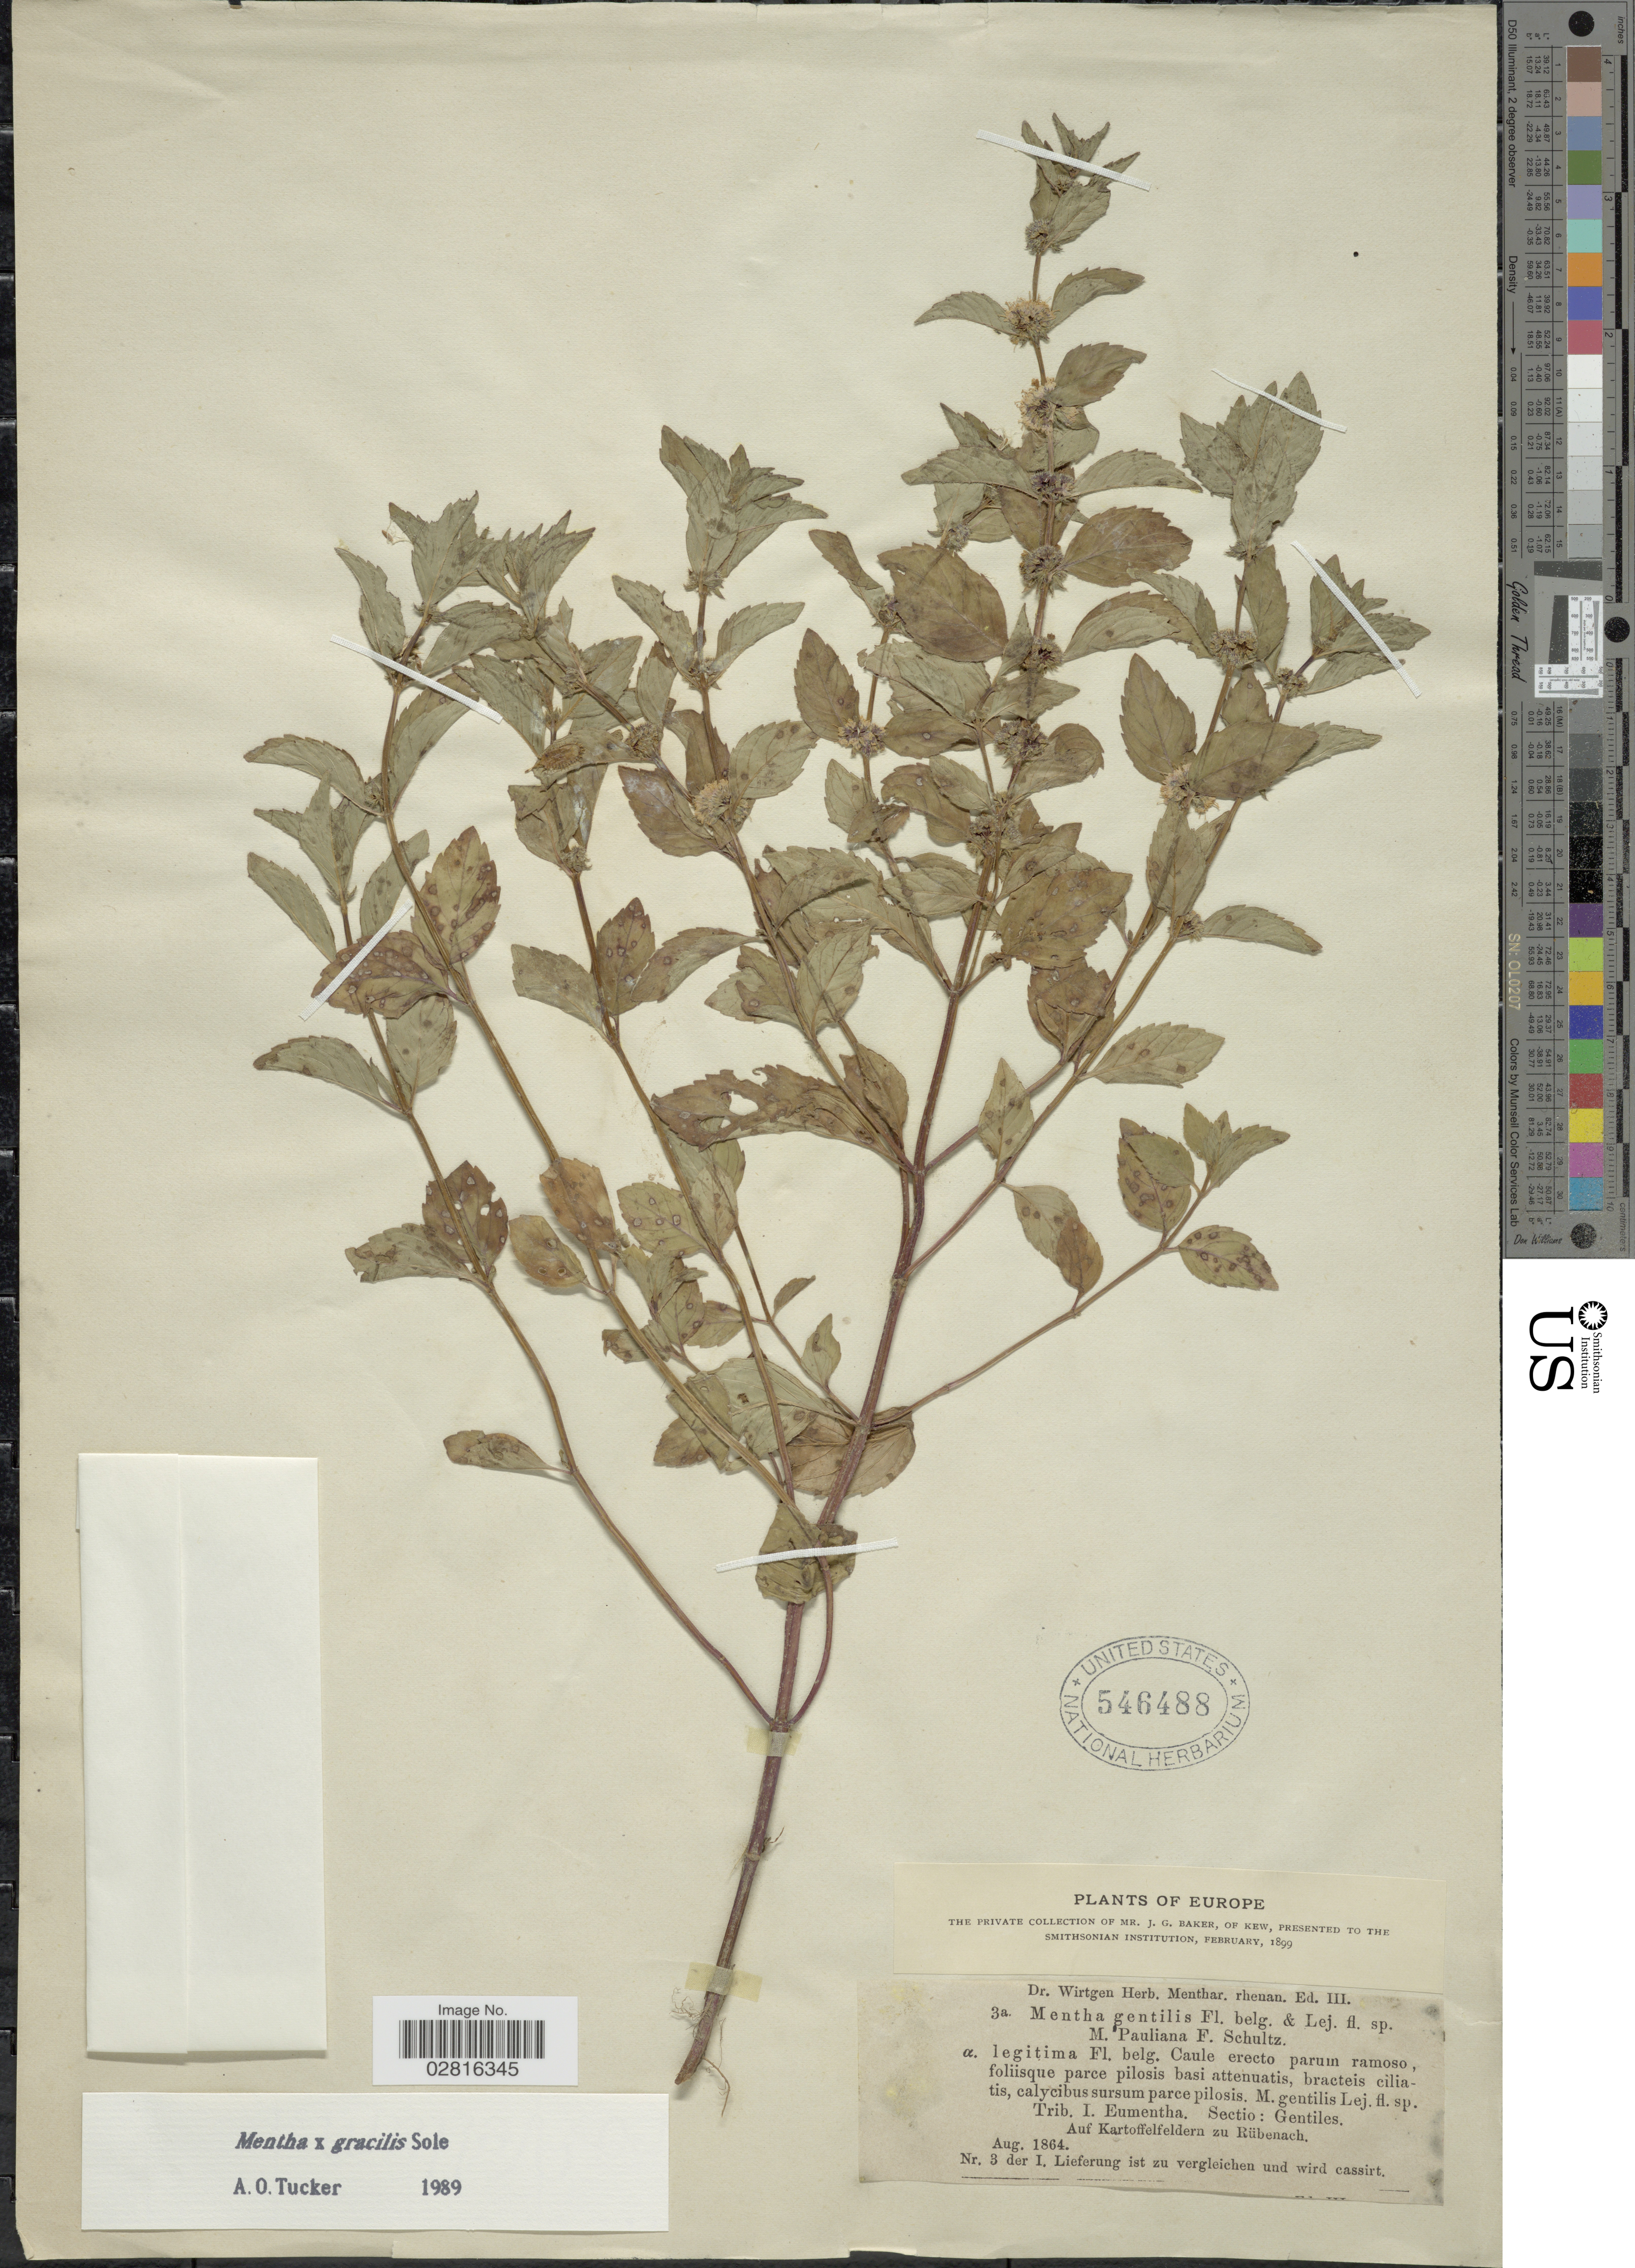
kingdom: Plantae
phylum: Tracheophyta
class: Magnoliopsida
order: Lamiales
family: Lamiaceae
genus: Mentha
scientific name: Mentha x gracilis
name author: Sole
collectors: Wirtgen, --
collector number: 3a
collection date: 1864-08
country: Germany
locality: Auf Kartoffelfeldern zu Rübenach.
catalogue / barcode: US 546488